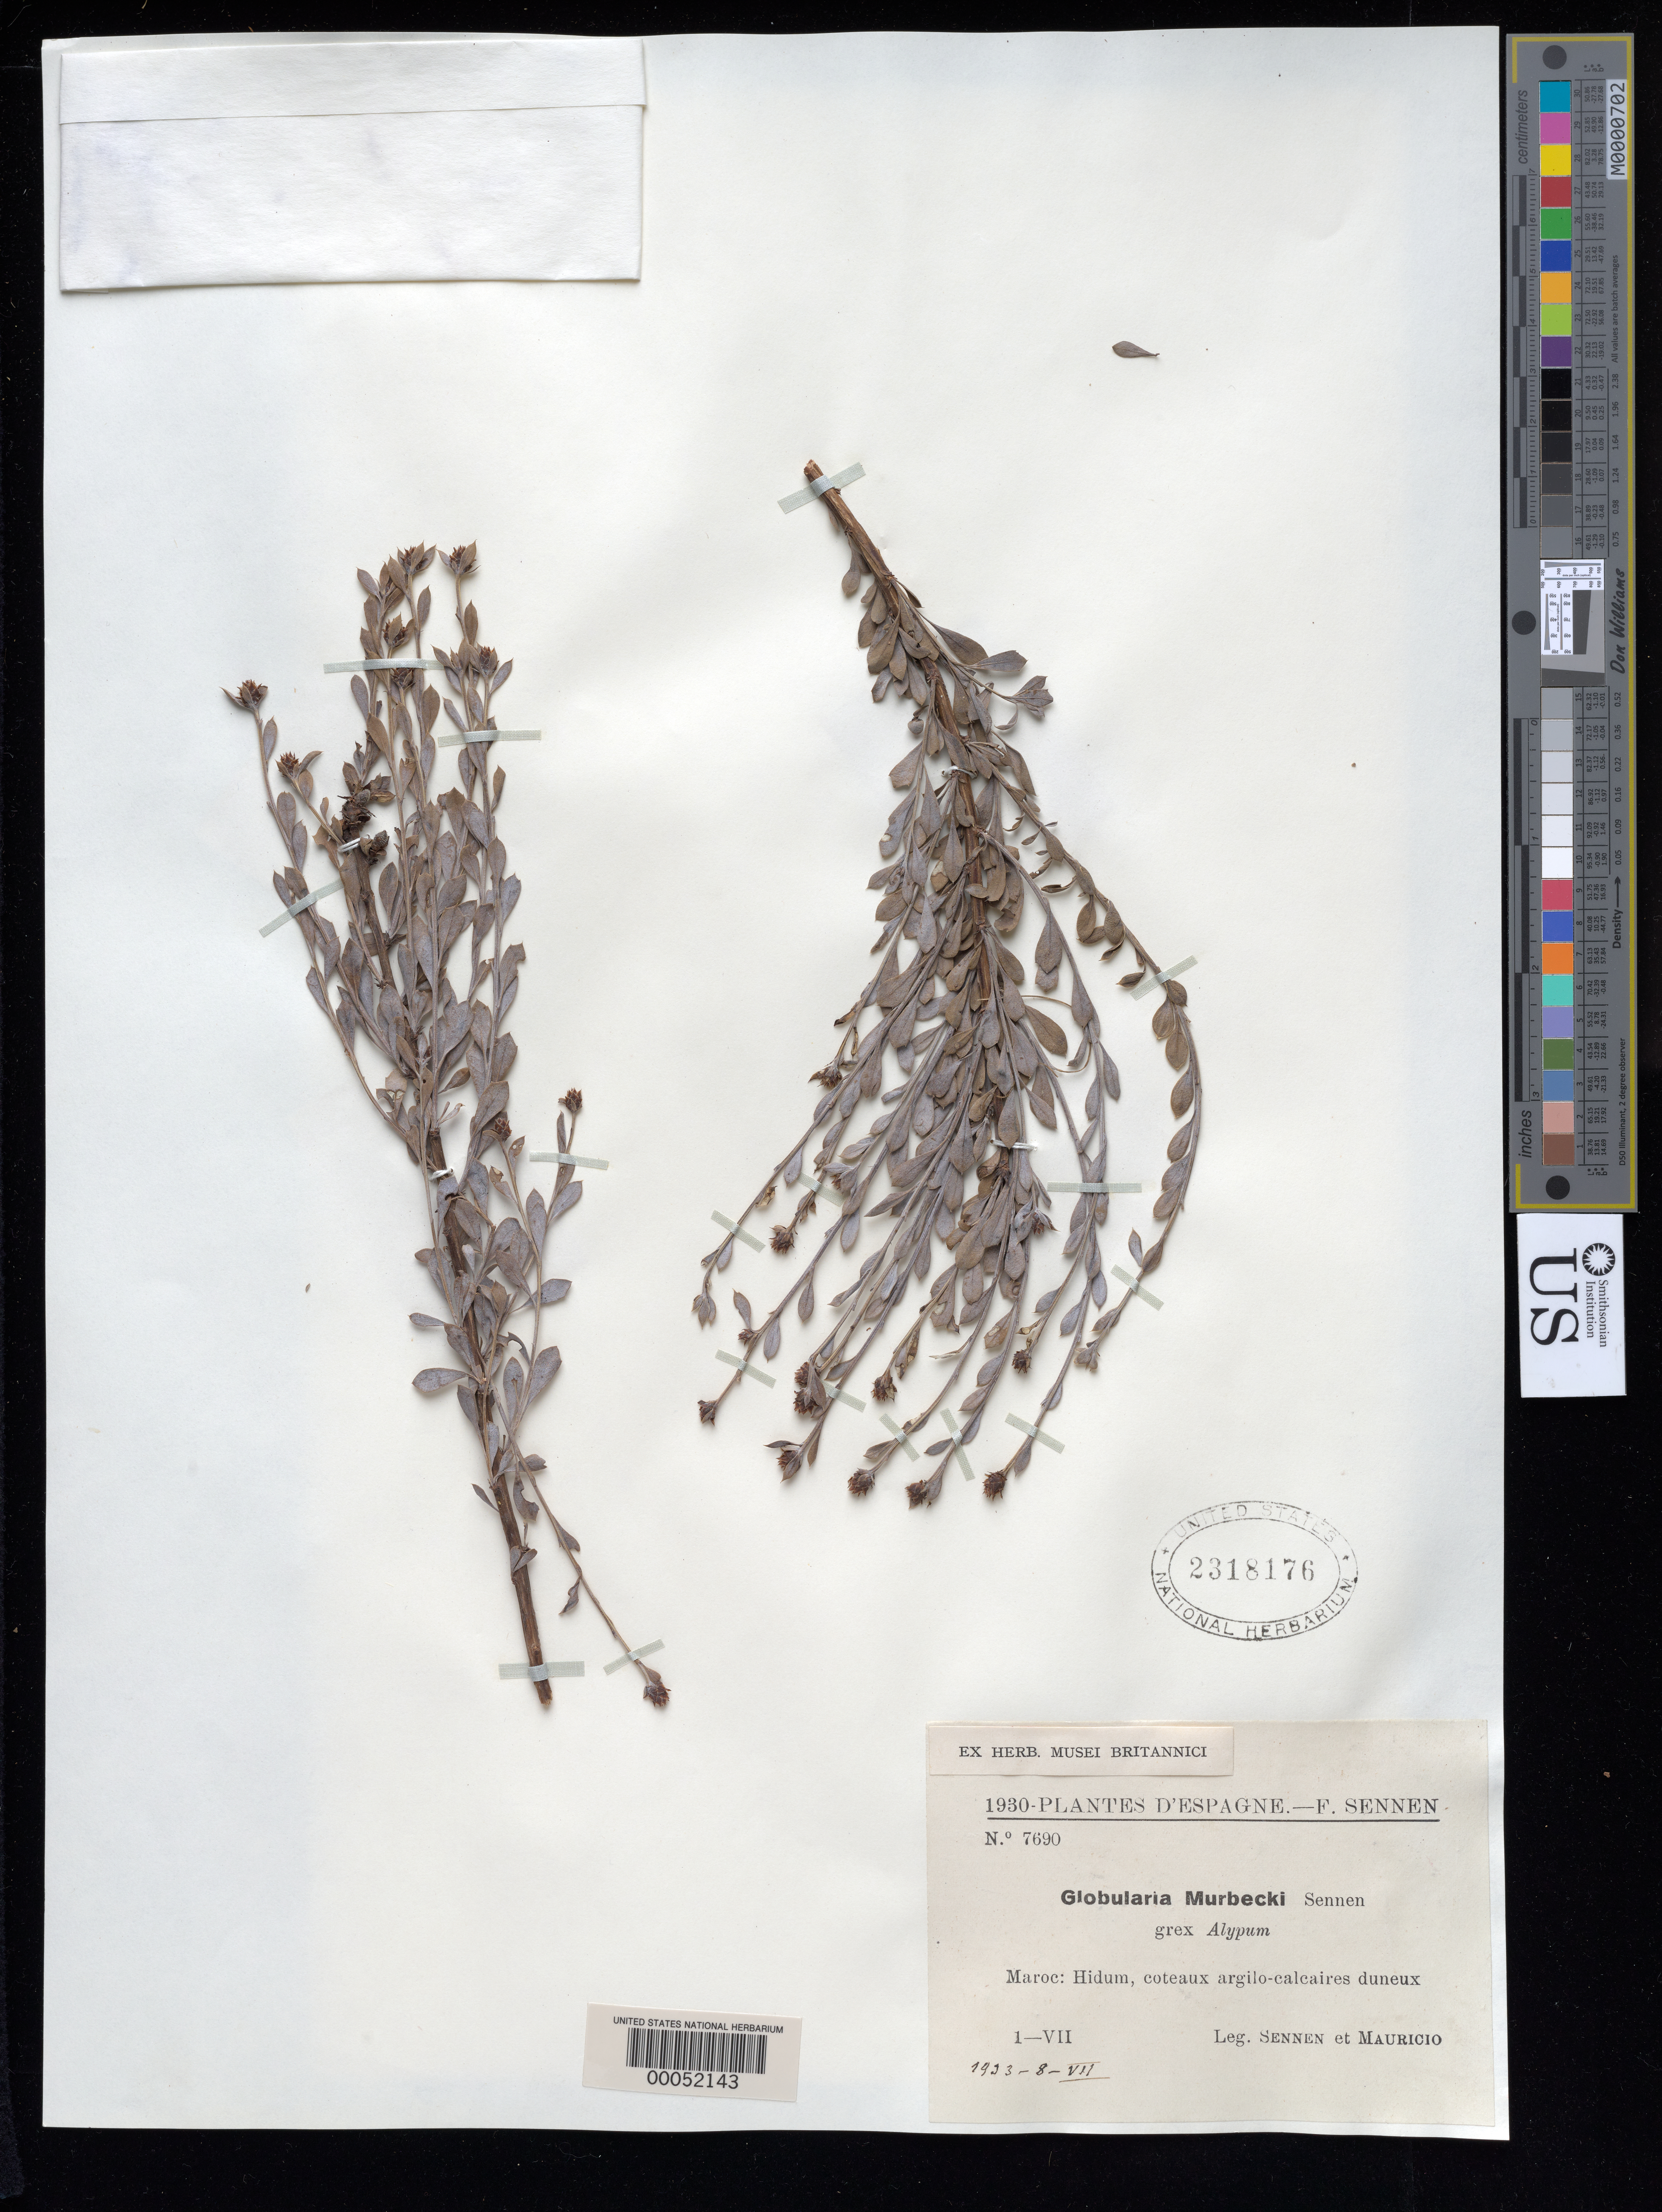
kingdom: Plantae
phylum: Tracheophyta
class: Magnoliopsida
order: Lamiales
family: Plantaginaceae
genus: Globularia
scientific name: Globularia murbeckii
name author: Sennen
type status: Type Collection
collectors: E. Sennen & H. Mauricio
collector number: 7690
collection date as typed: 08 Jul 1933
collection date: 1933-07-08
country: Morocco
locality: Maroc: Hidum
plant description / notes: Type of Globularia murbecki(i)? (check collection date, 1930 acc. to JSTOR)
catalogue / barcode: US 2318176